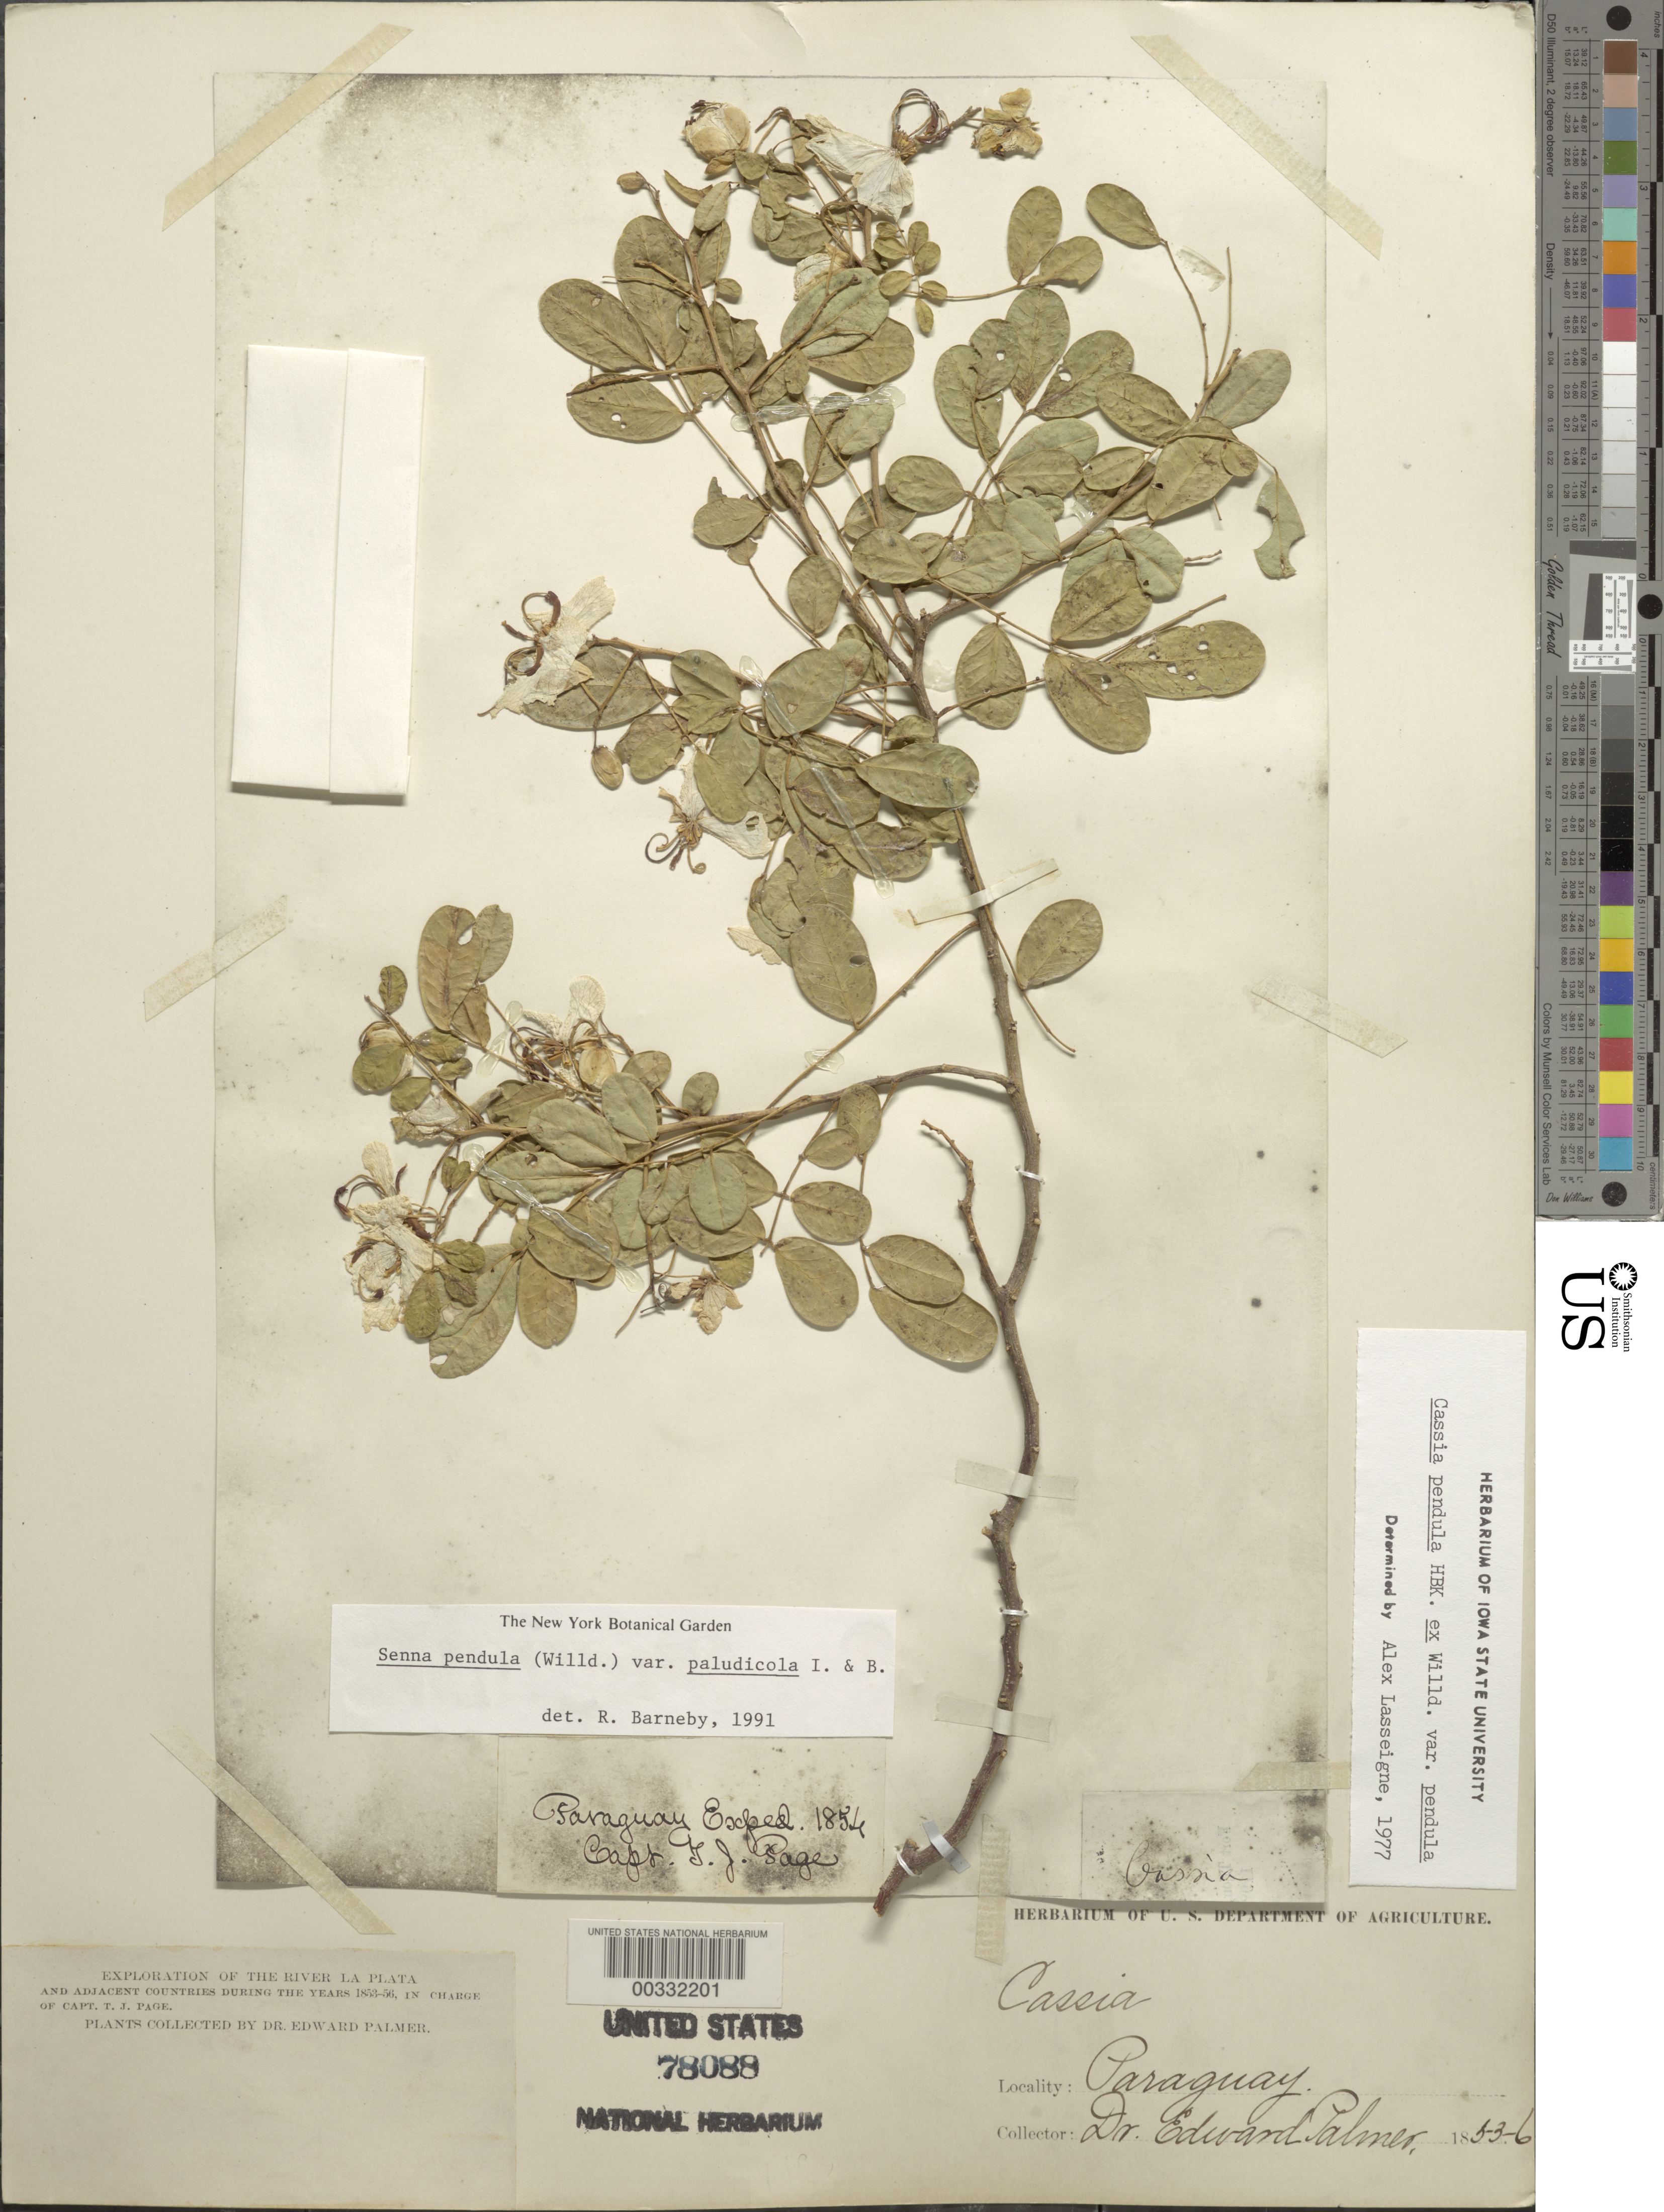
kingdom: Plantae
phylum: Tracheophyta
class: Magnoliopsida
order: Fabales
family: Fabaceae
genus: Senna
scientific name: Senna pendula var. paludicola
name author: H.S. Irwin & Barneby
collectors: E. Palmer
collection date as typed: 1853 to -- -- 1856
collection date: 1853/1856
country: Paraguay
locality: La plata river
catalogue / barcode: US 78088